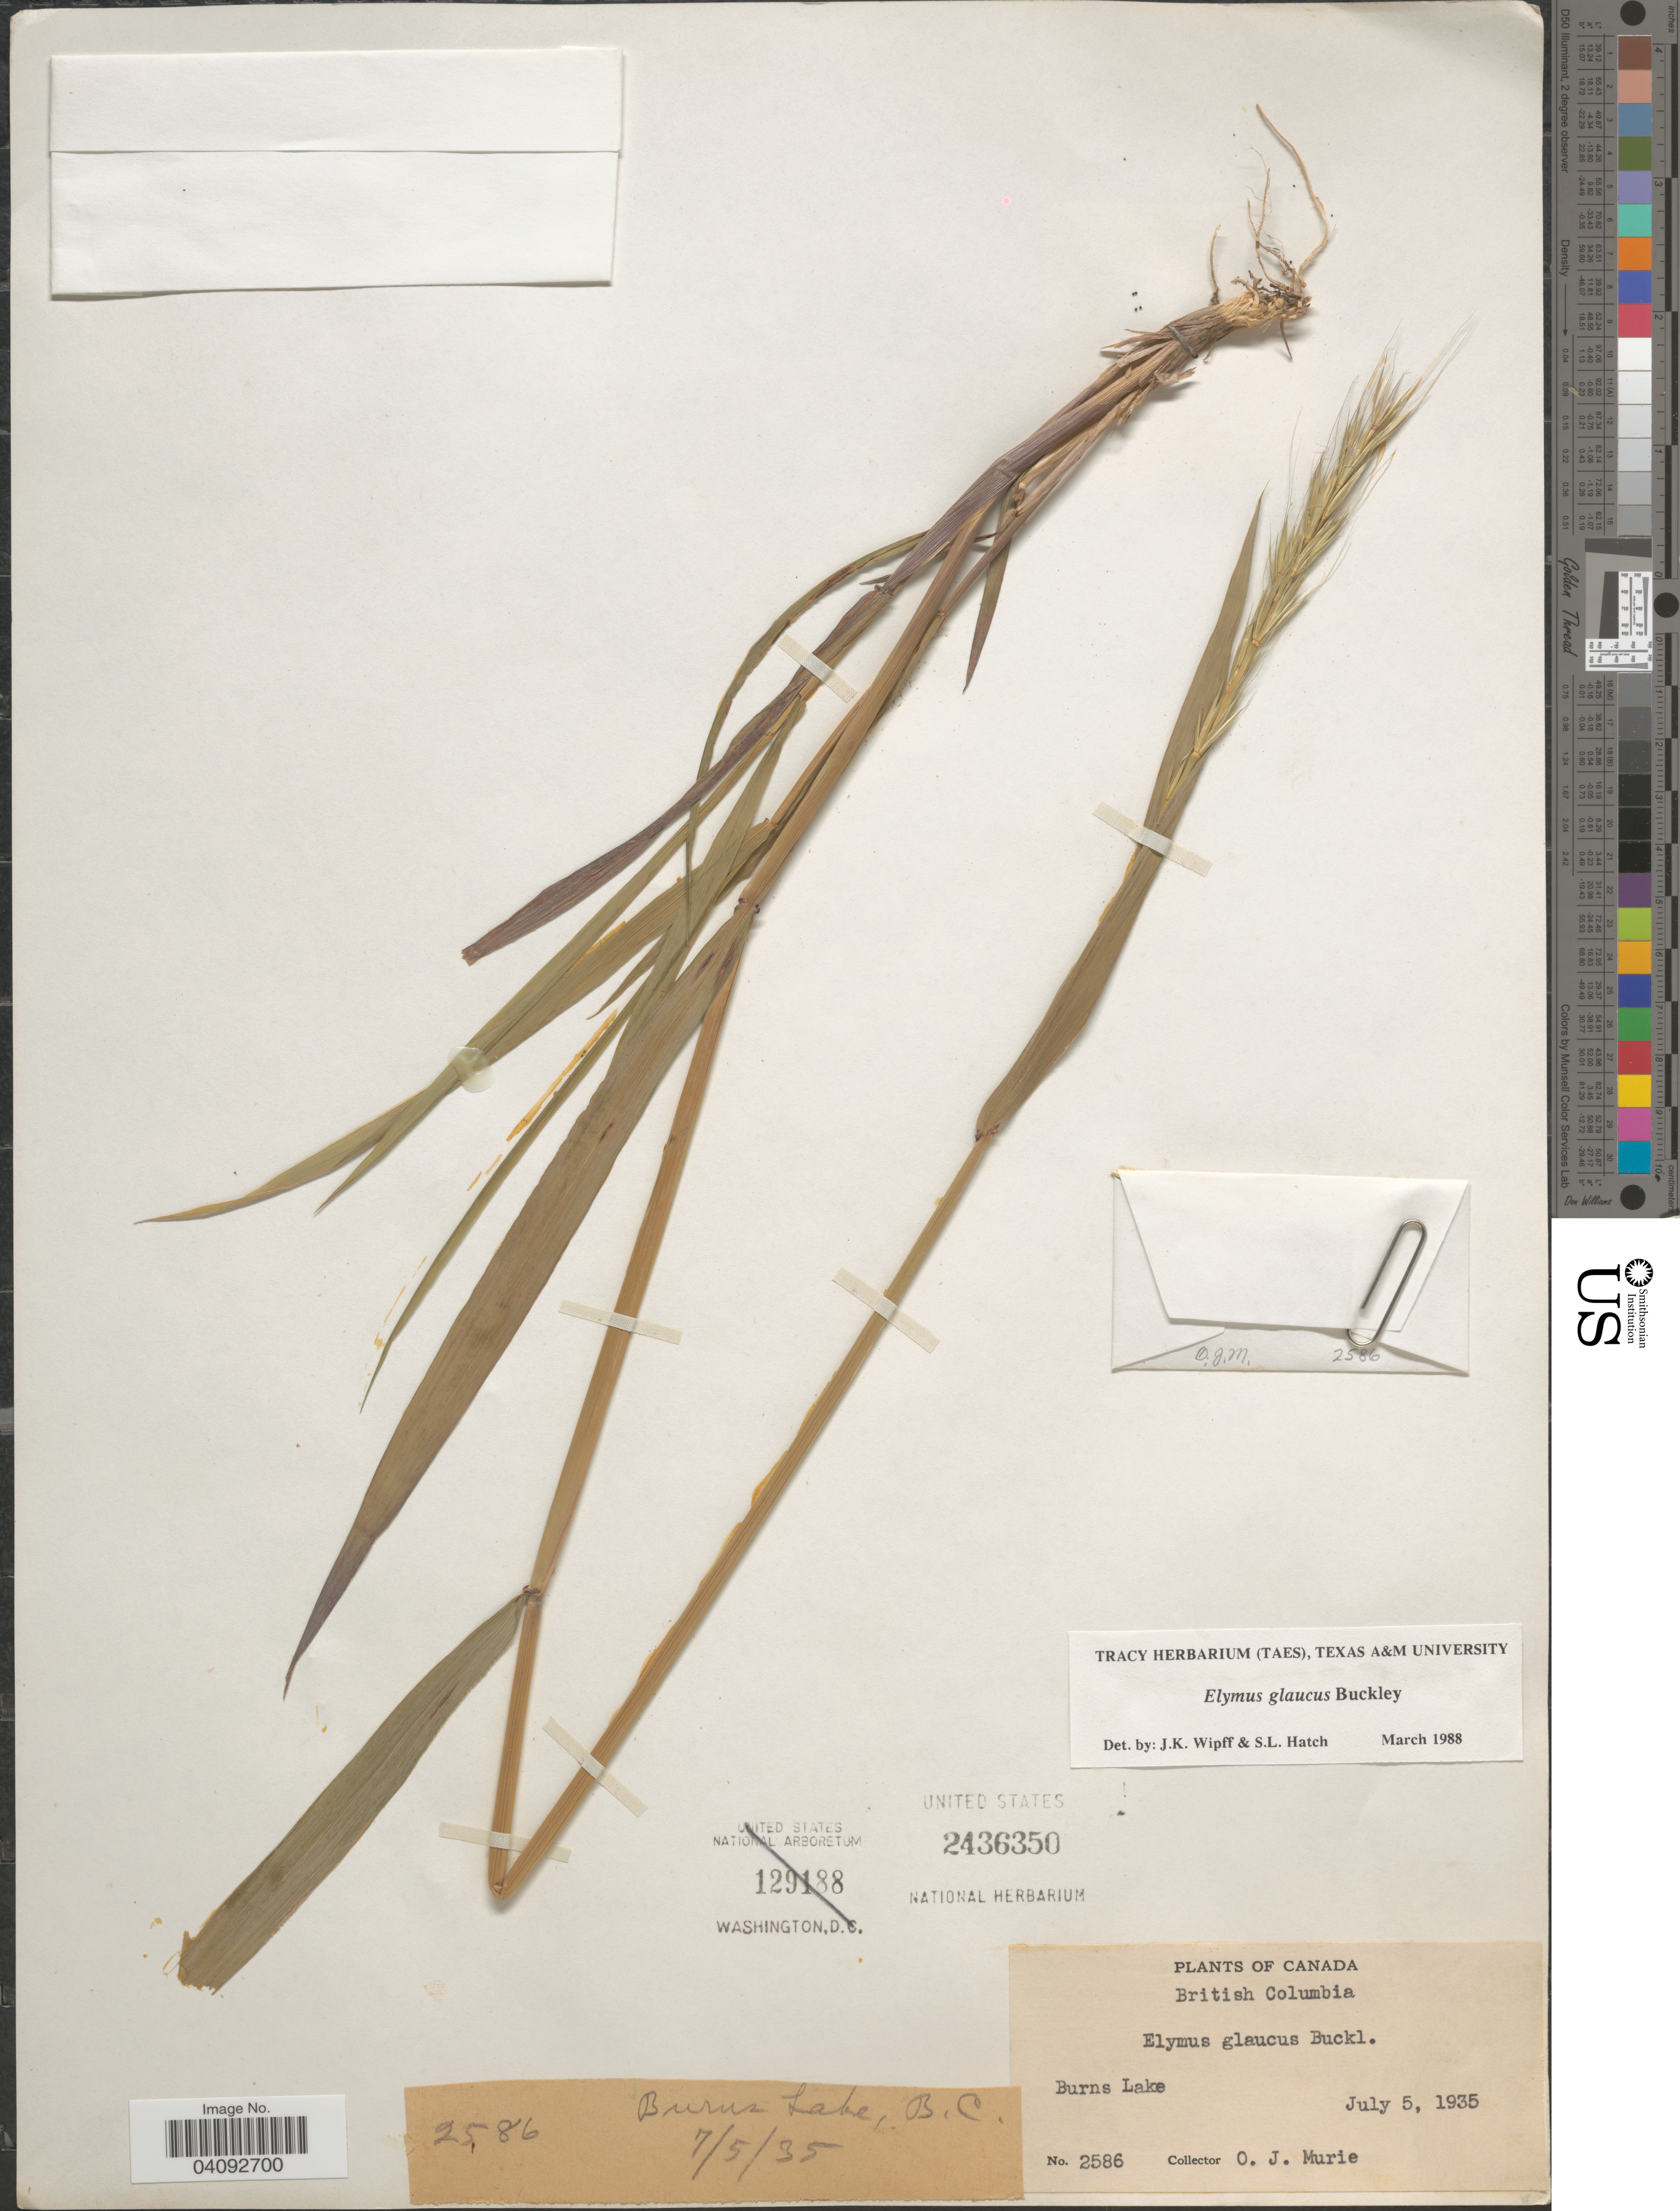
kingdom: Plantae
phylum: Tracheophyta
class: Liliopsida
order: Poales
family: Poaceae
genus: Elymus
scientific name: Elymus glabriflorus var. glabriflorus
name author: (Vasey ex L.H. Dewey) Scribn. & C.R. Ball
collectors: O. Murie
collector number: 2586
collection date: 1935-07-05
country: Canada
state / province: British Columbia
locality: Burns Lake.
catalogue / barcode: US 2436350